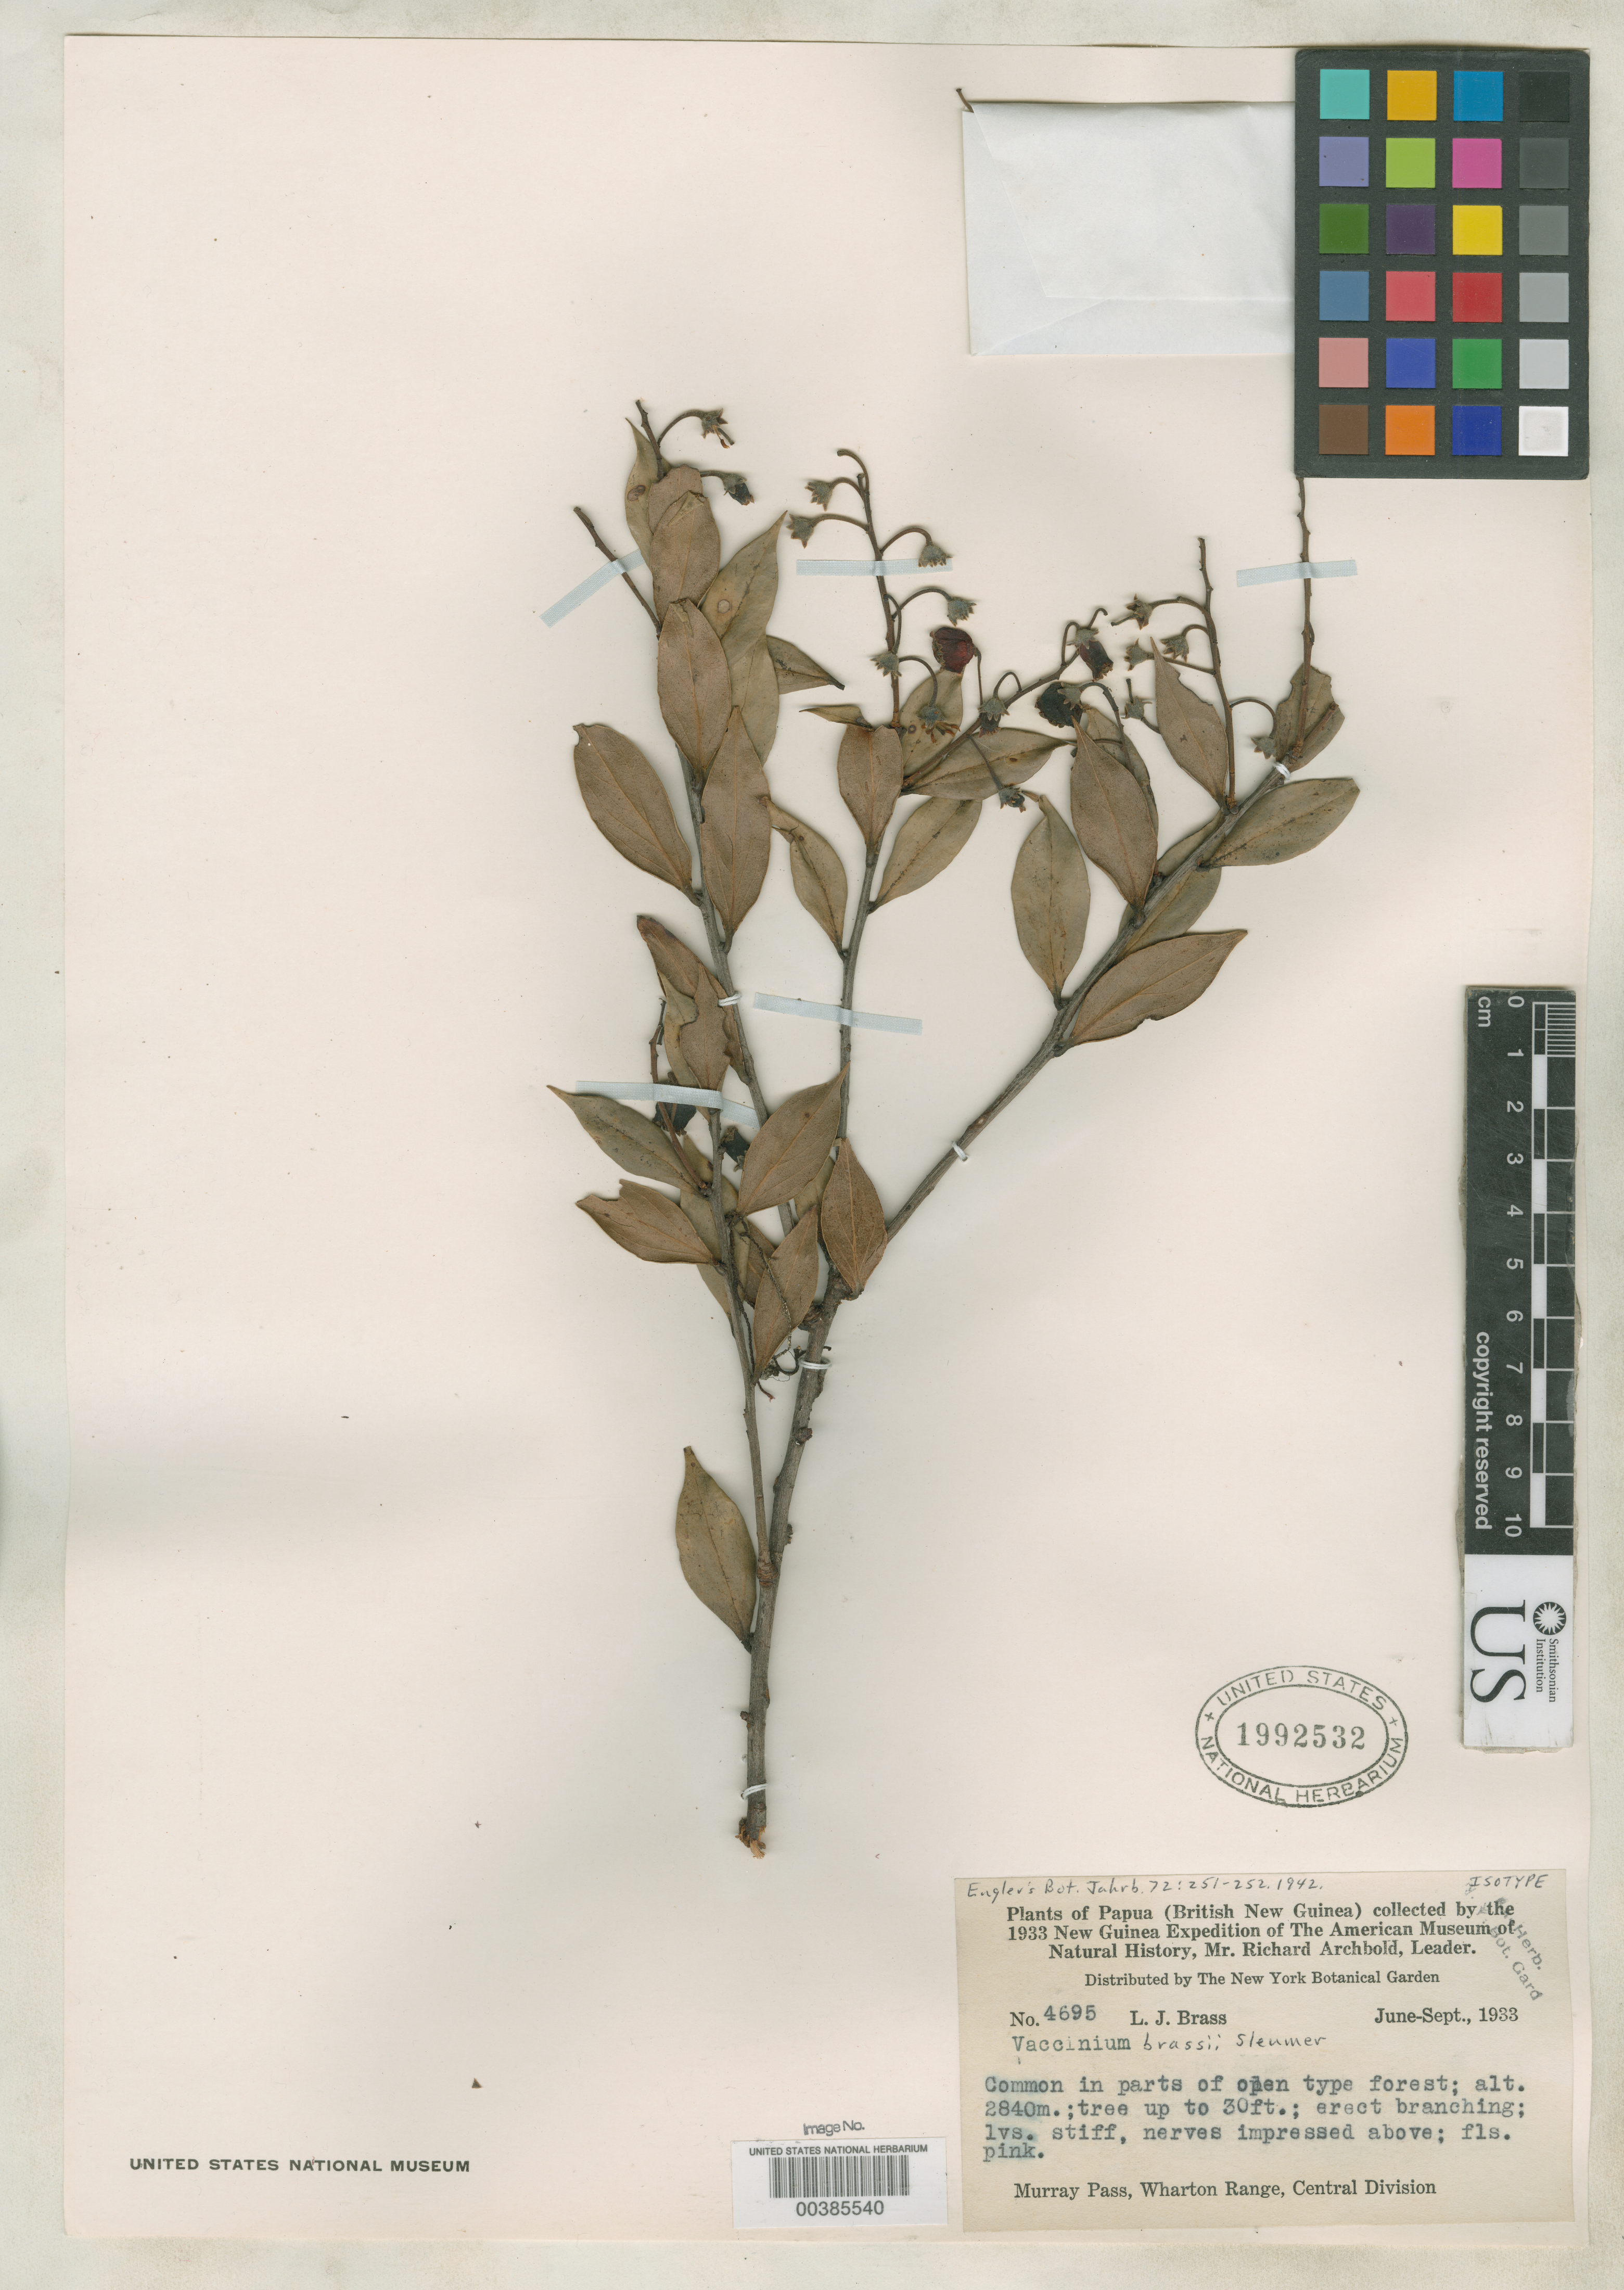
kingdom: Plantae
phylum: Tracheophyta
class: Magnoliopsida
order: Ericales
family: Ericaceae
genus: Vaccinium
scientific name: Vaccinium brassii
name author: Sleumer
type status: Isotype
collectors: L. J. Brass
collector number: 4695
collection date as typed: Jun 1933 to -- Sep 1933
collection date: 1933-06/1933-09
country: Papua New Guinea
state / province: Central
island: New Guinea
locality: Murray Pass, Wharton Range.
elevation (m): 2840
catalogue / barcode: US 1992532